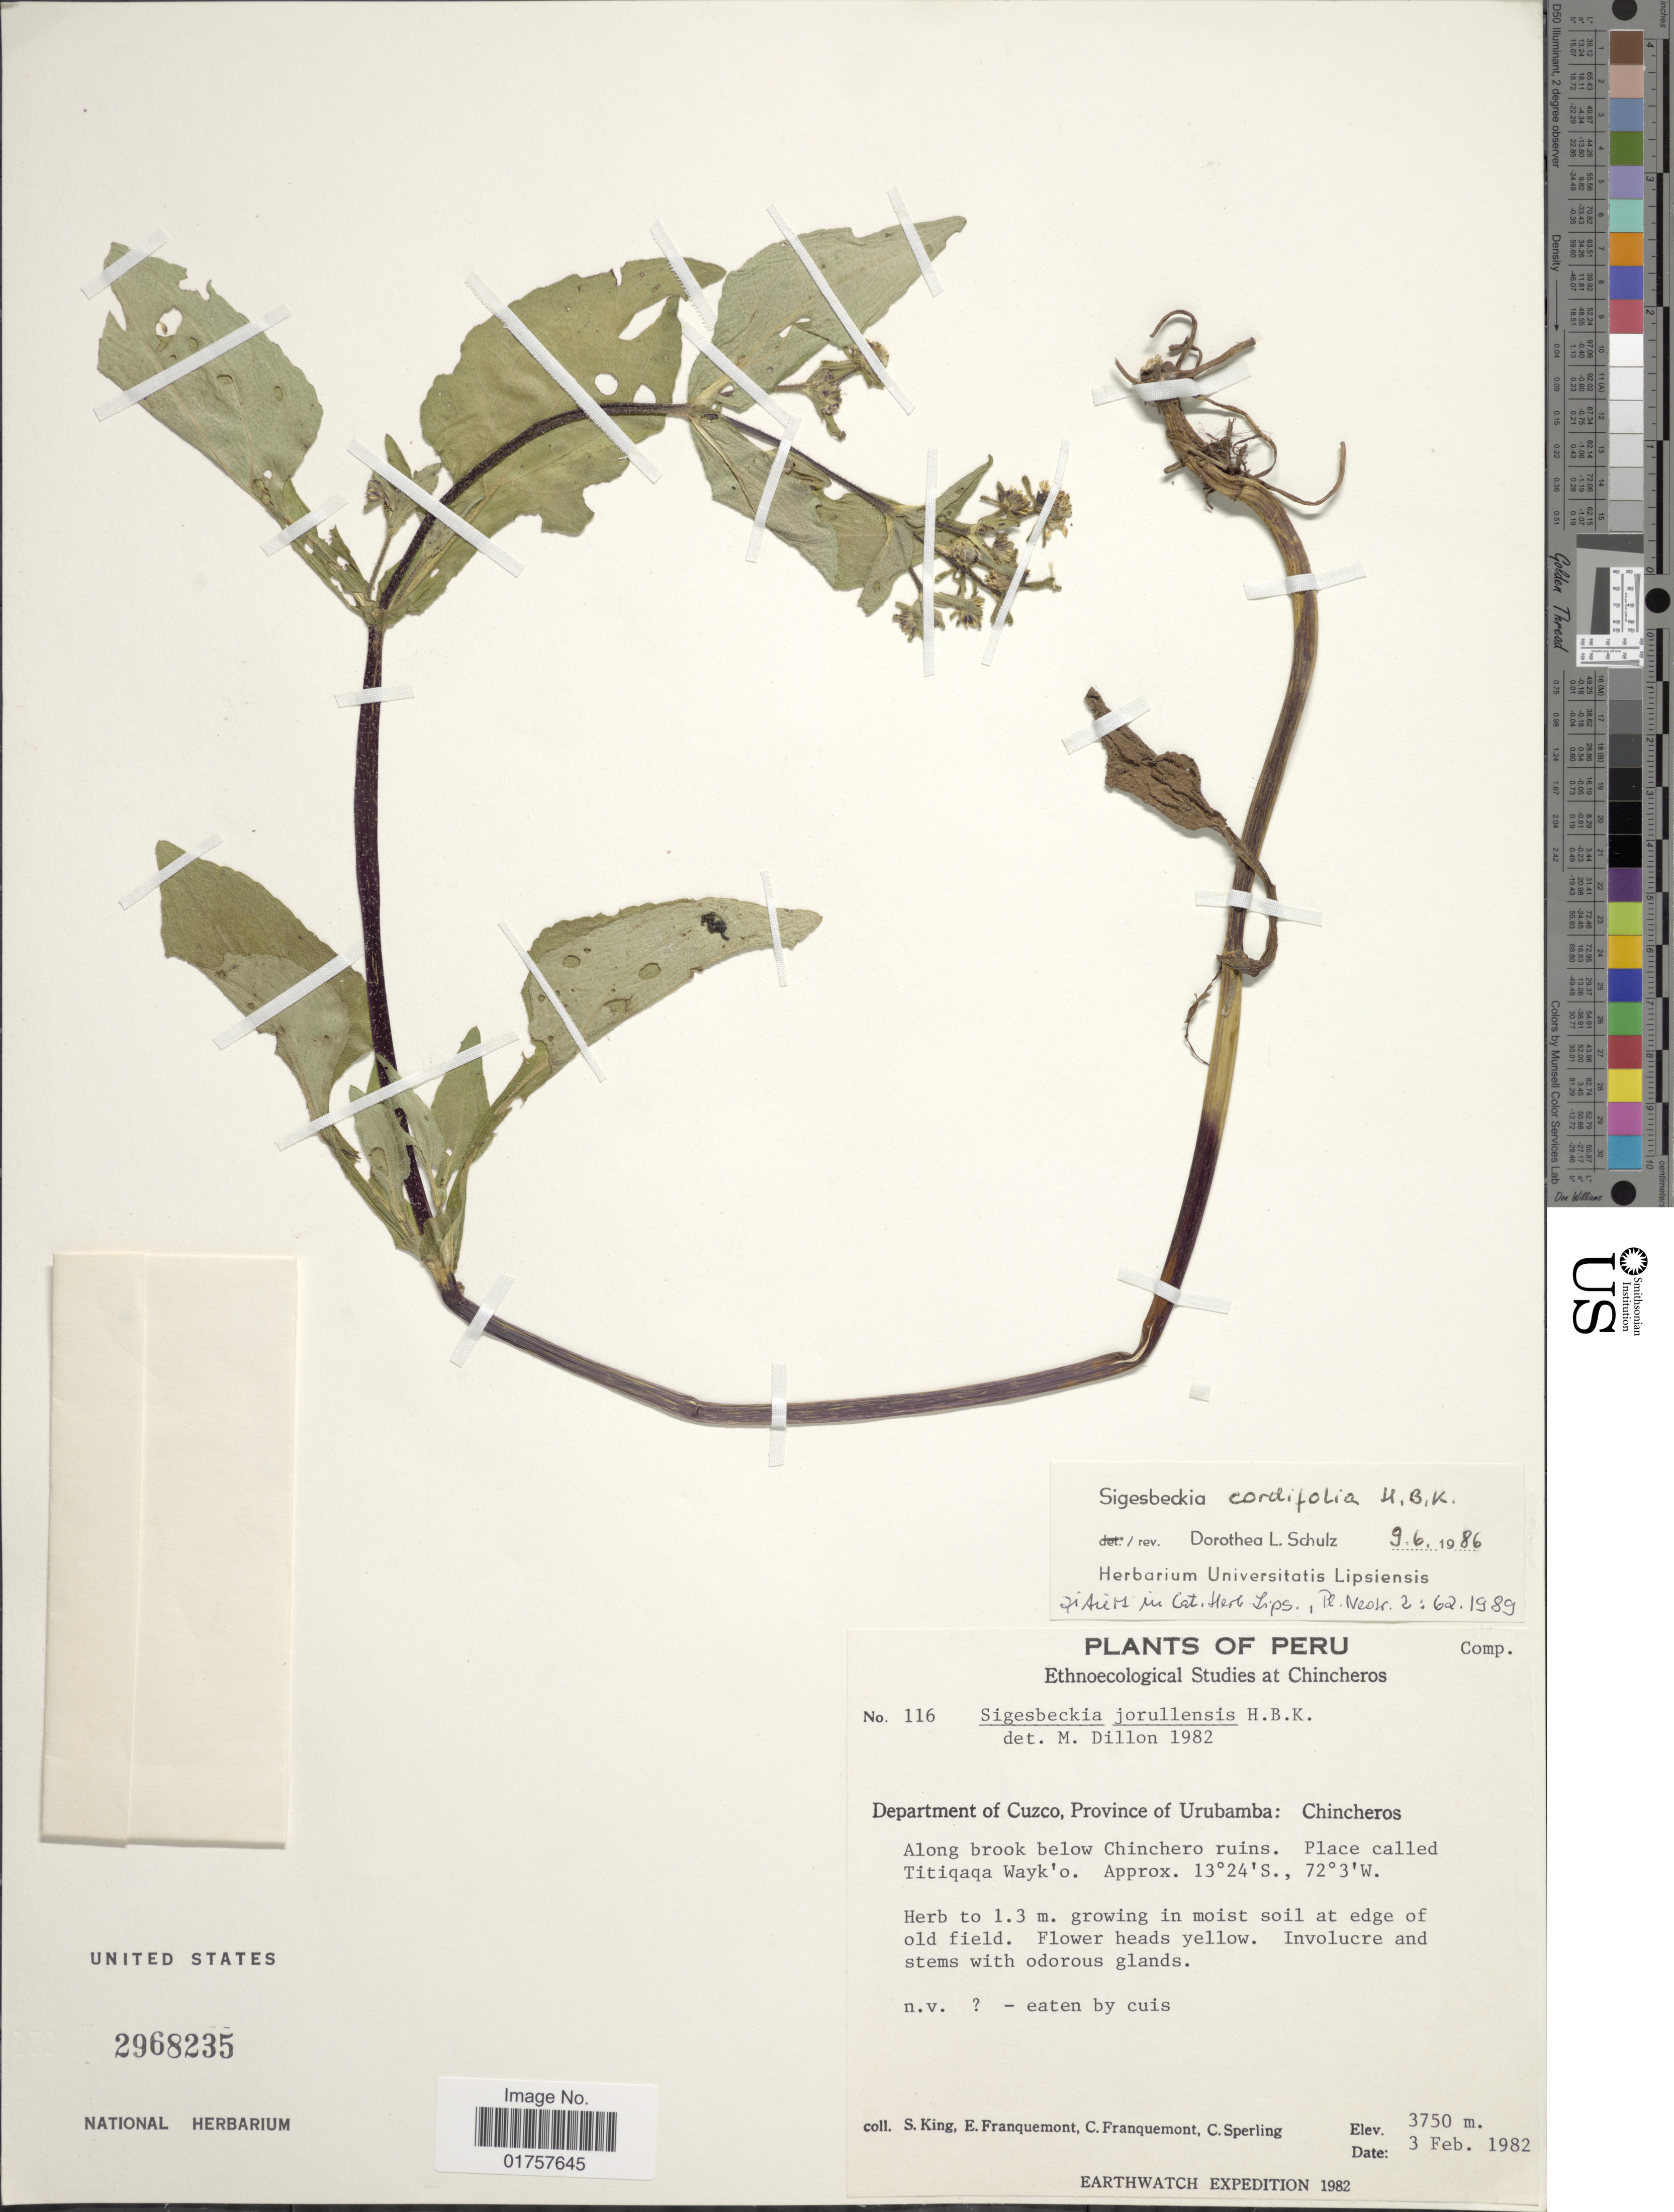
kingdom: Plantae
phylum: Tracheophyta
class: Magnoliopsida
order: Asterales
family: Asteraceae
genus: Sigesbeckia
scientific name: Sigesbeckia cordifolia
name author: Kunth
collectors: S. King, C. Franquemont & C. Sperling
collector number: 116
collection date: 1982-02-03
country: Peru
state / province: Cusco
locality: Province of Urubamba: Chincheros. Along brook below Chinchero ruins. Place called Titiqaqa Wayk'o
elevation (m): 3750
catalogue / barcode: US 2968235